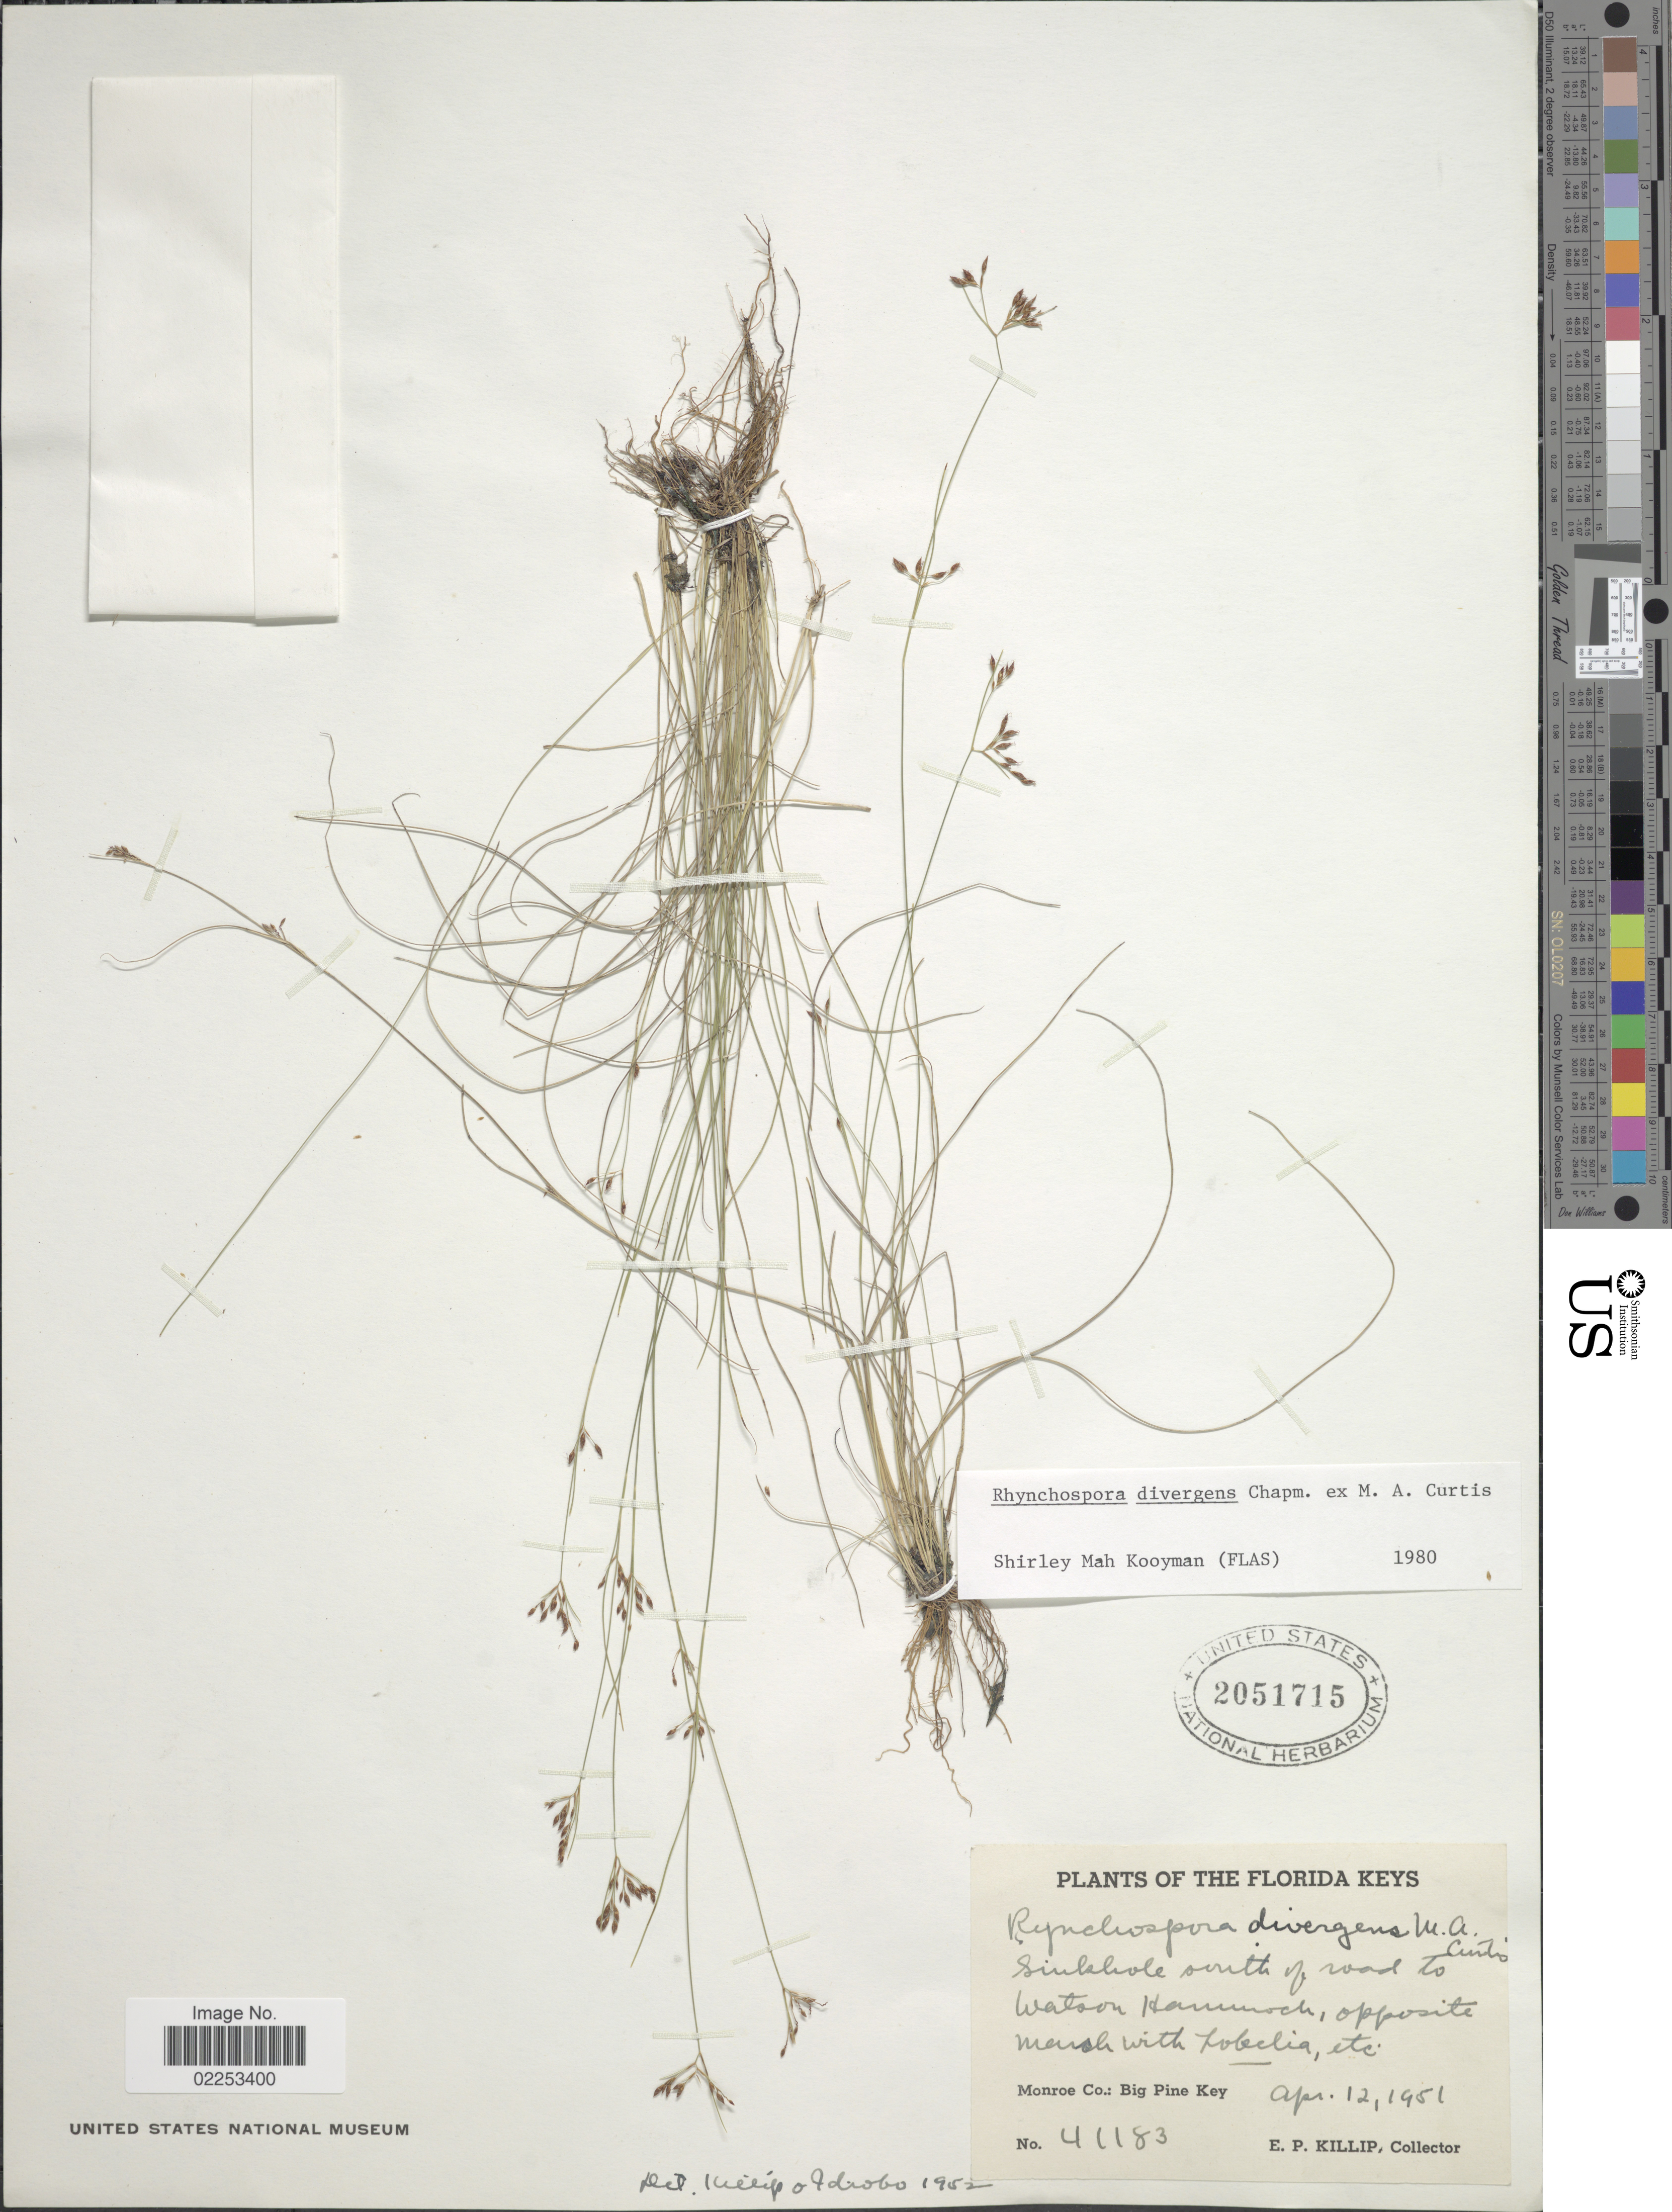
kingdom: Plantae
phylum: Tracheophyta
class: Liliopsida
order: Poales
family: Cyperaceae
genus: Rhynchospora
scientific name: Rhynchospora divergens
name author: Chapm. ex M.A. Curtis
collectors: E. P. Killip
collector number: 41183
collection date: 1951-04-12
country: United States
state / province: Florida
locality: The Florida Keys, Sinkshole south of road to Watson Hammock, Monroe Co: Big Pine Key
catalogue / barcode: US 2051715